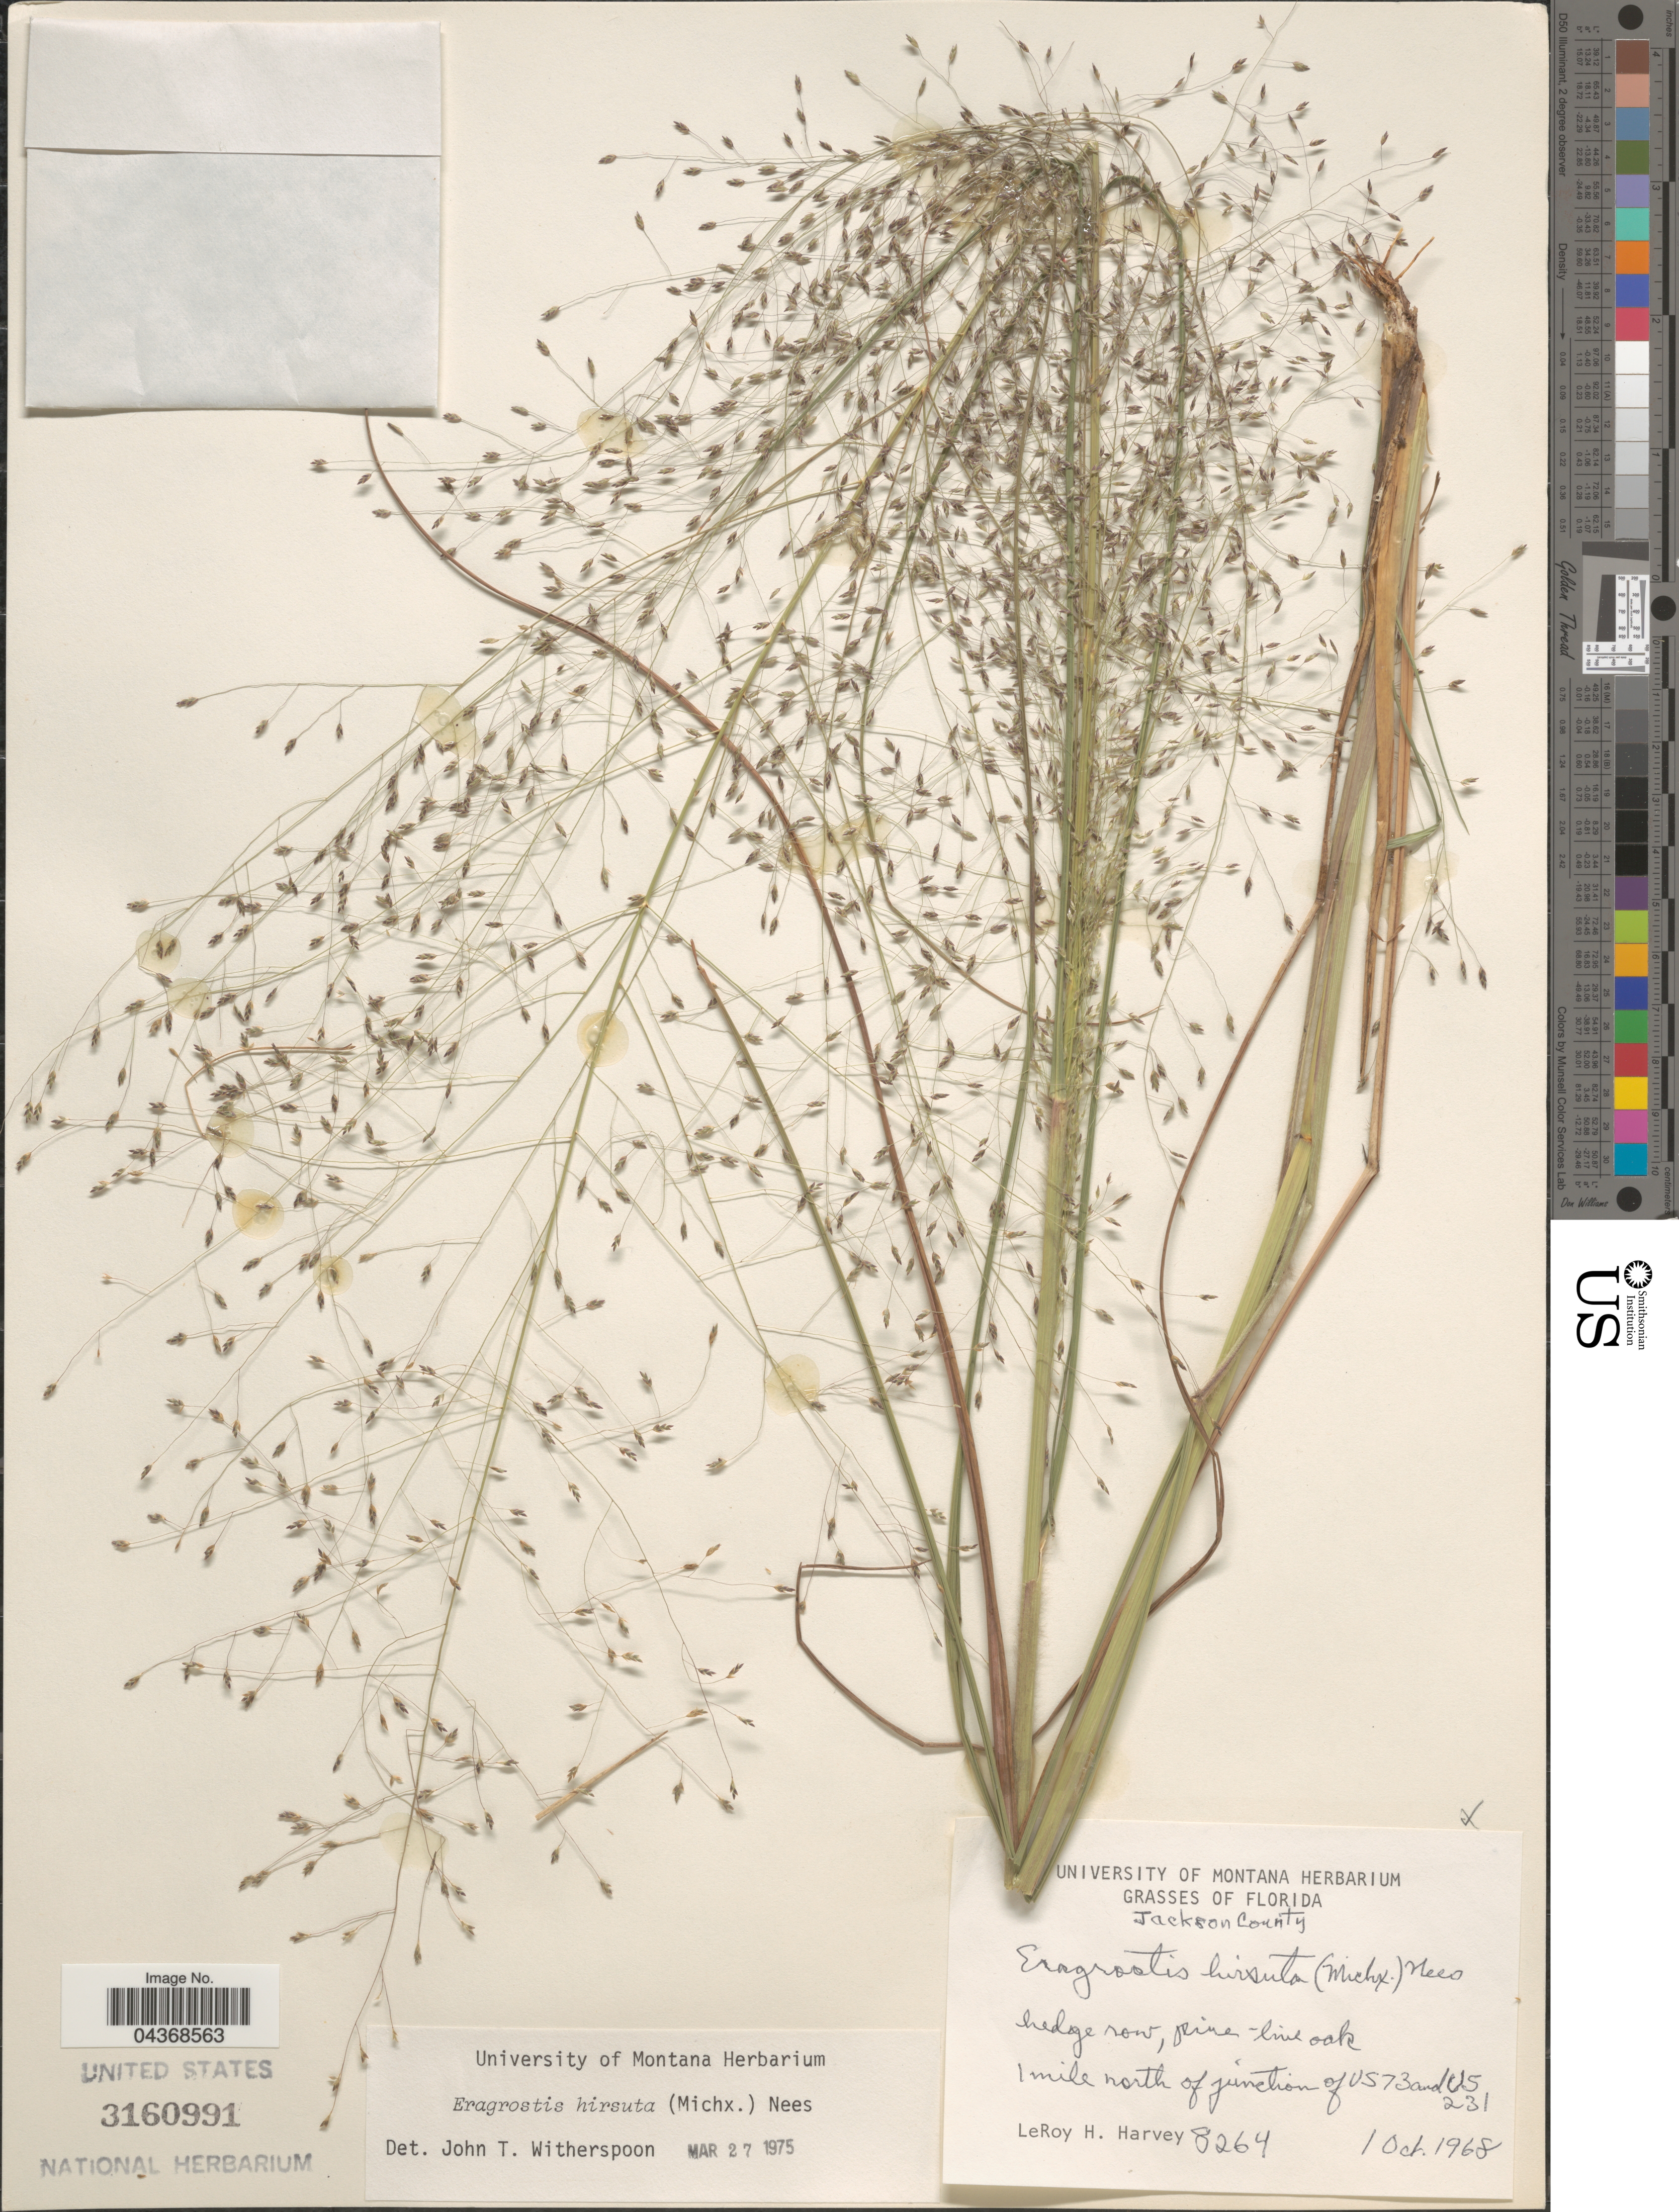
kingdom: Plantae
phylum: Tracheophyta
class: Liliopsida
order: Poales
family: Poaceae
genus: Eragrostis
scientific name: Eragrostis hirsuta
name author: (Michx.) Nees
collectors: L. H. Harvey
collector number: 8264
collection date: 1968-10-01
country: United States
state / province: Florida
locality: Jackson County. 1 mile north of junction of US 73 and US 231.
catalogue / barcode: US 3160991